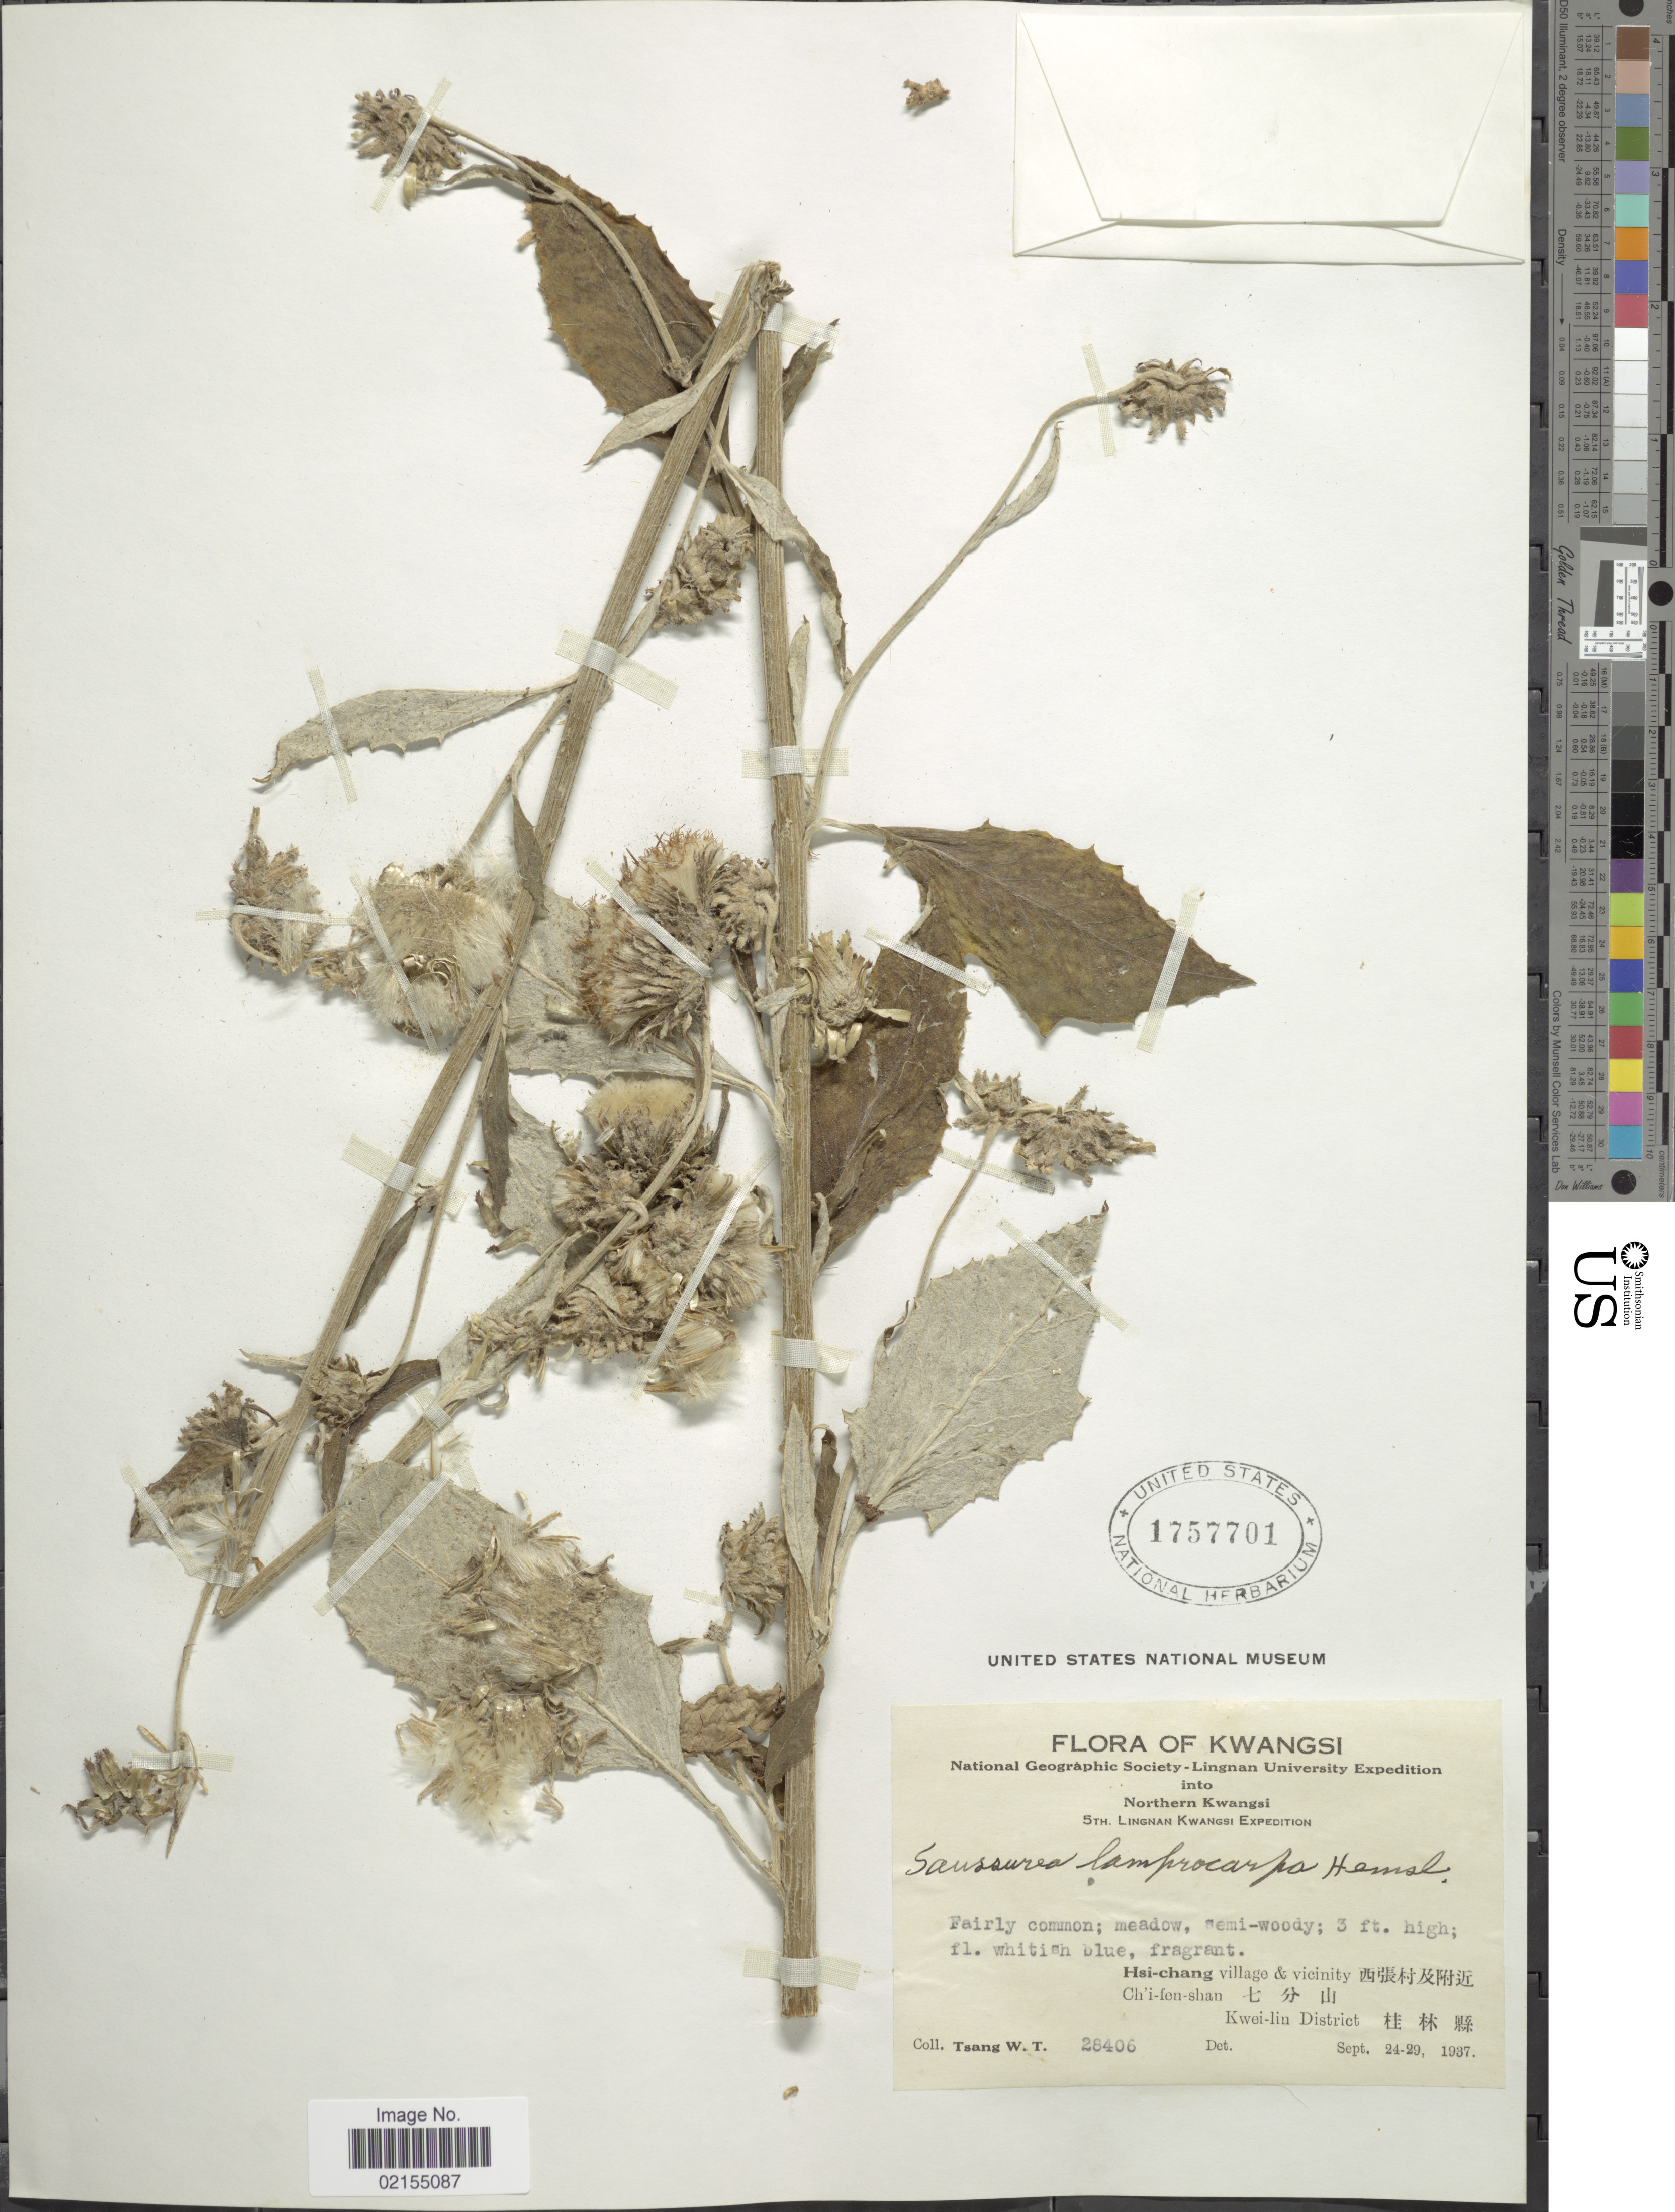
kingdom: Plantae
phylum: Tracheophyta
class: Magnoliopsida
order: Asterales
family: Asteraceae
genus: Himalaiella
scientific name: Himalaiella deltoidea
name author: (DC.) Raab-Straube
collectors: W. T. Tsang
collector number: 28406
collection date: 1937-09-24/1937-09-29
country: China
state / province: Guangxi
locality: Northern Kwangsi, Hsi-chang village & vicinity, Ch' i-fen-shan, Kwei-lin District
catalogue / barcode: US 1757701